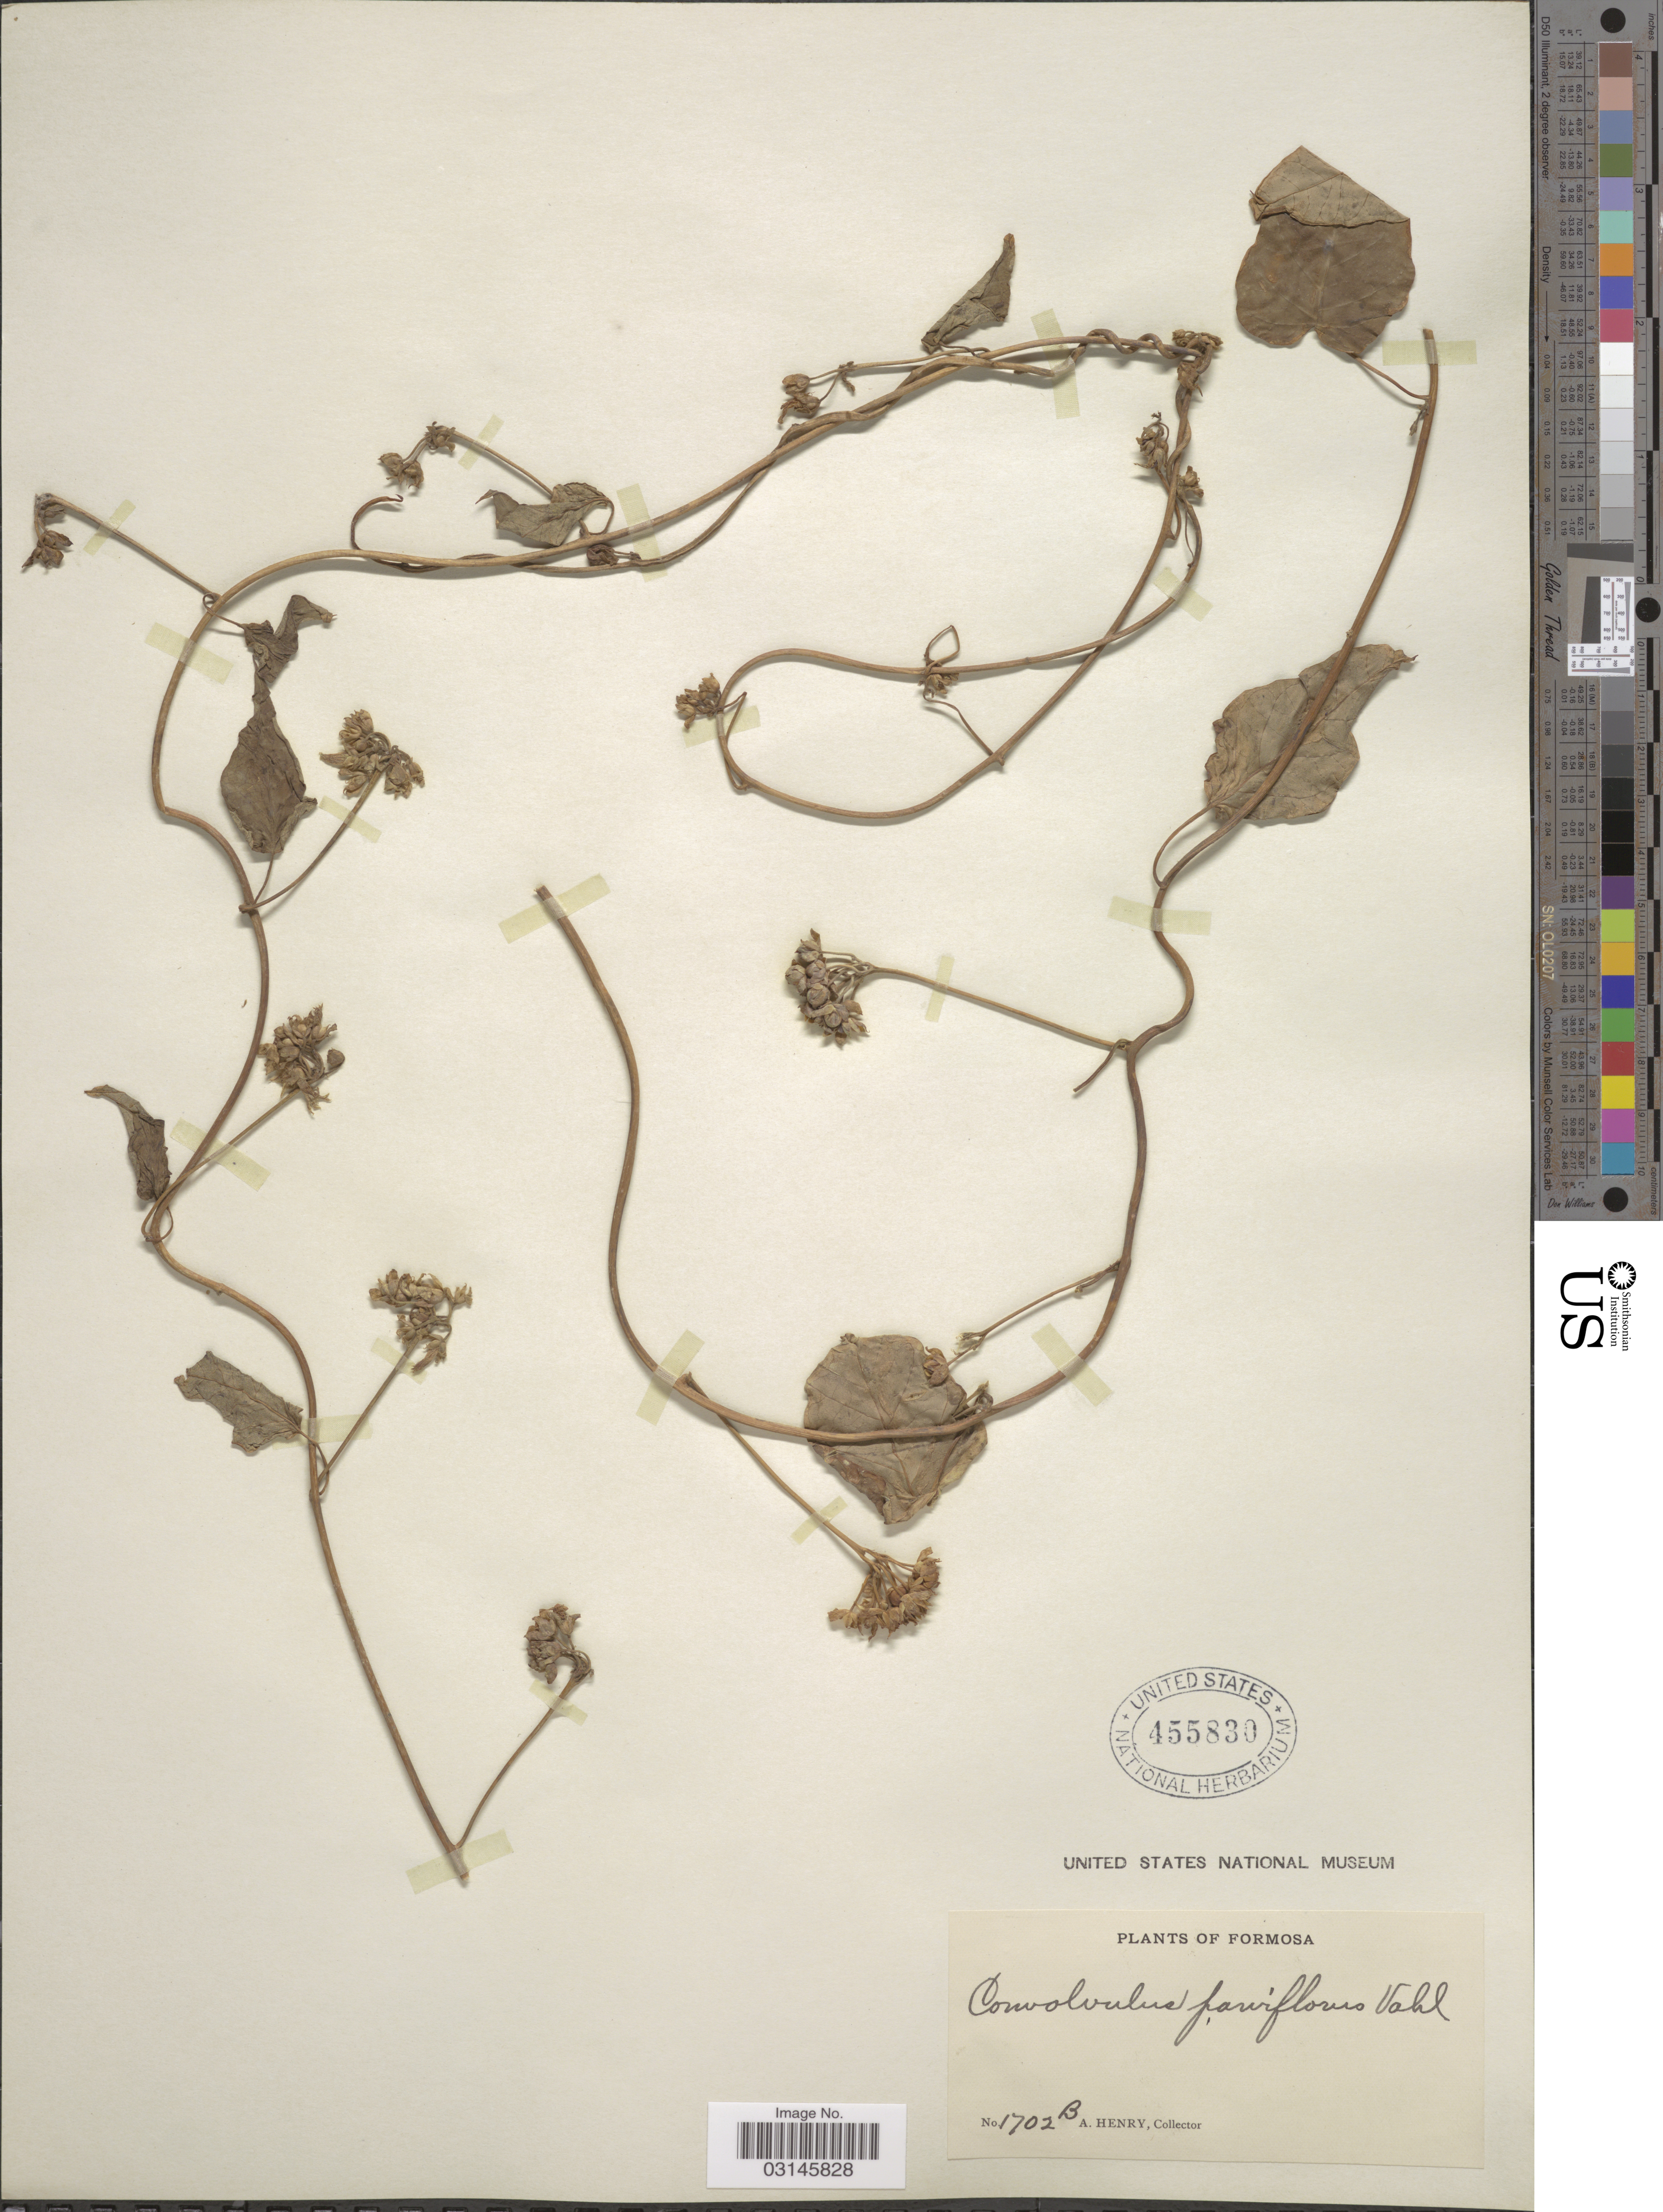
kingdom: Plantae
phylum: Tracheophyta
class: Magnoliopsida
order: Solanales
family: Convolvulaceae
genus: Convolvulus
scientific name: Convolvulus parviflorus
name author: Vahl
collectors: A. Henry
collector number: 1702 B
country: Taiwan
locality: Formosa.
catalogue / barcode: US 455830